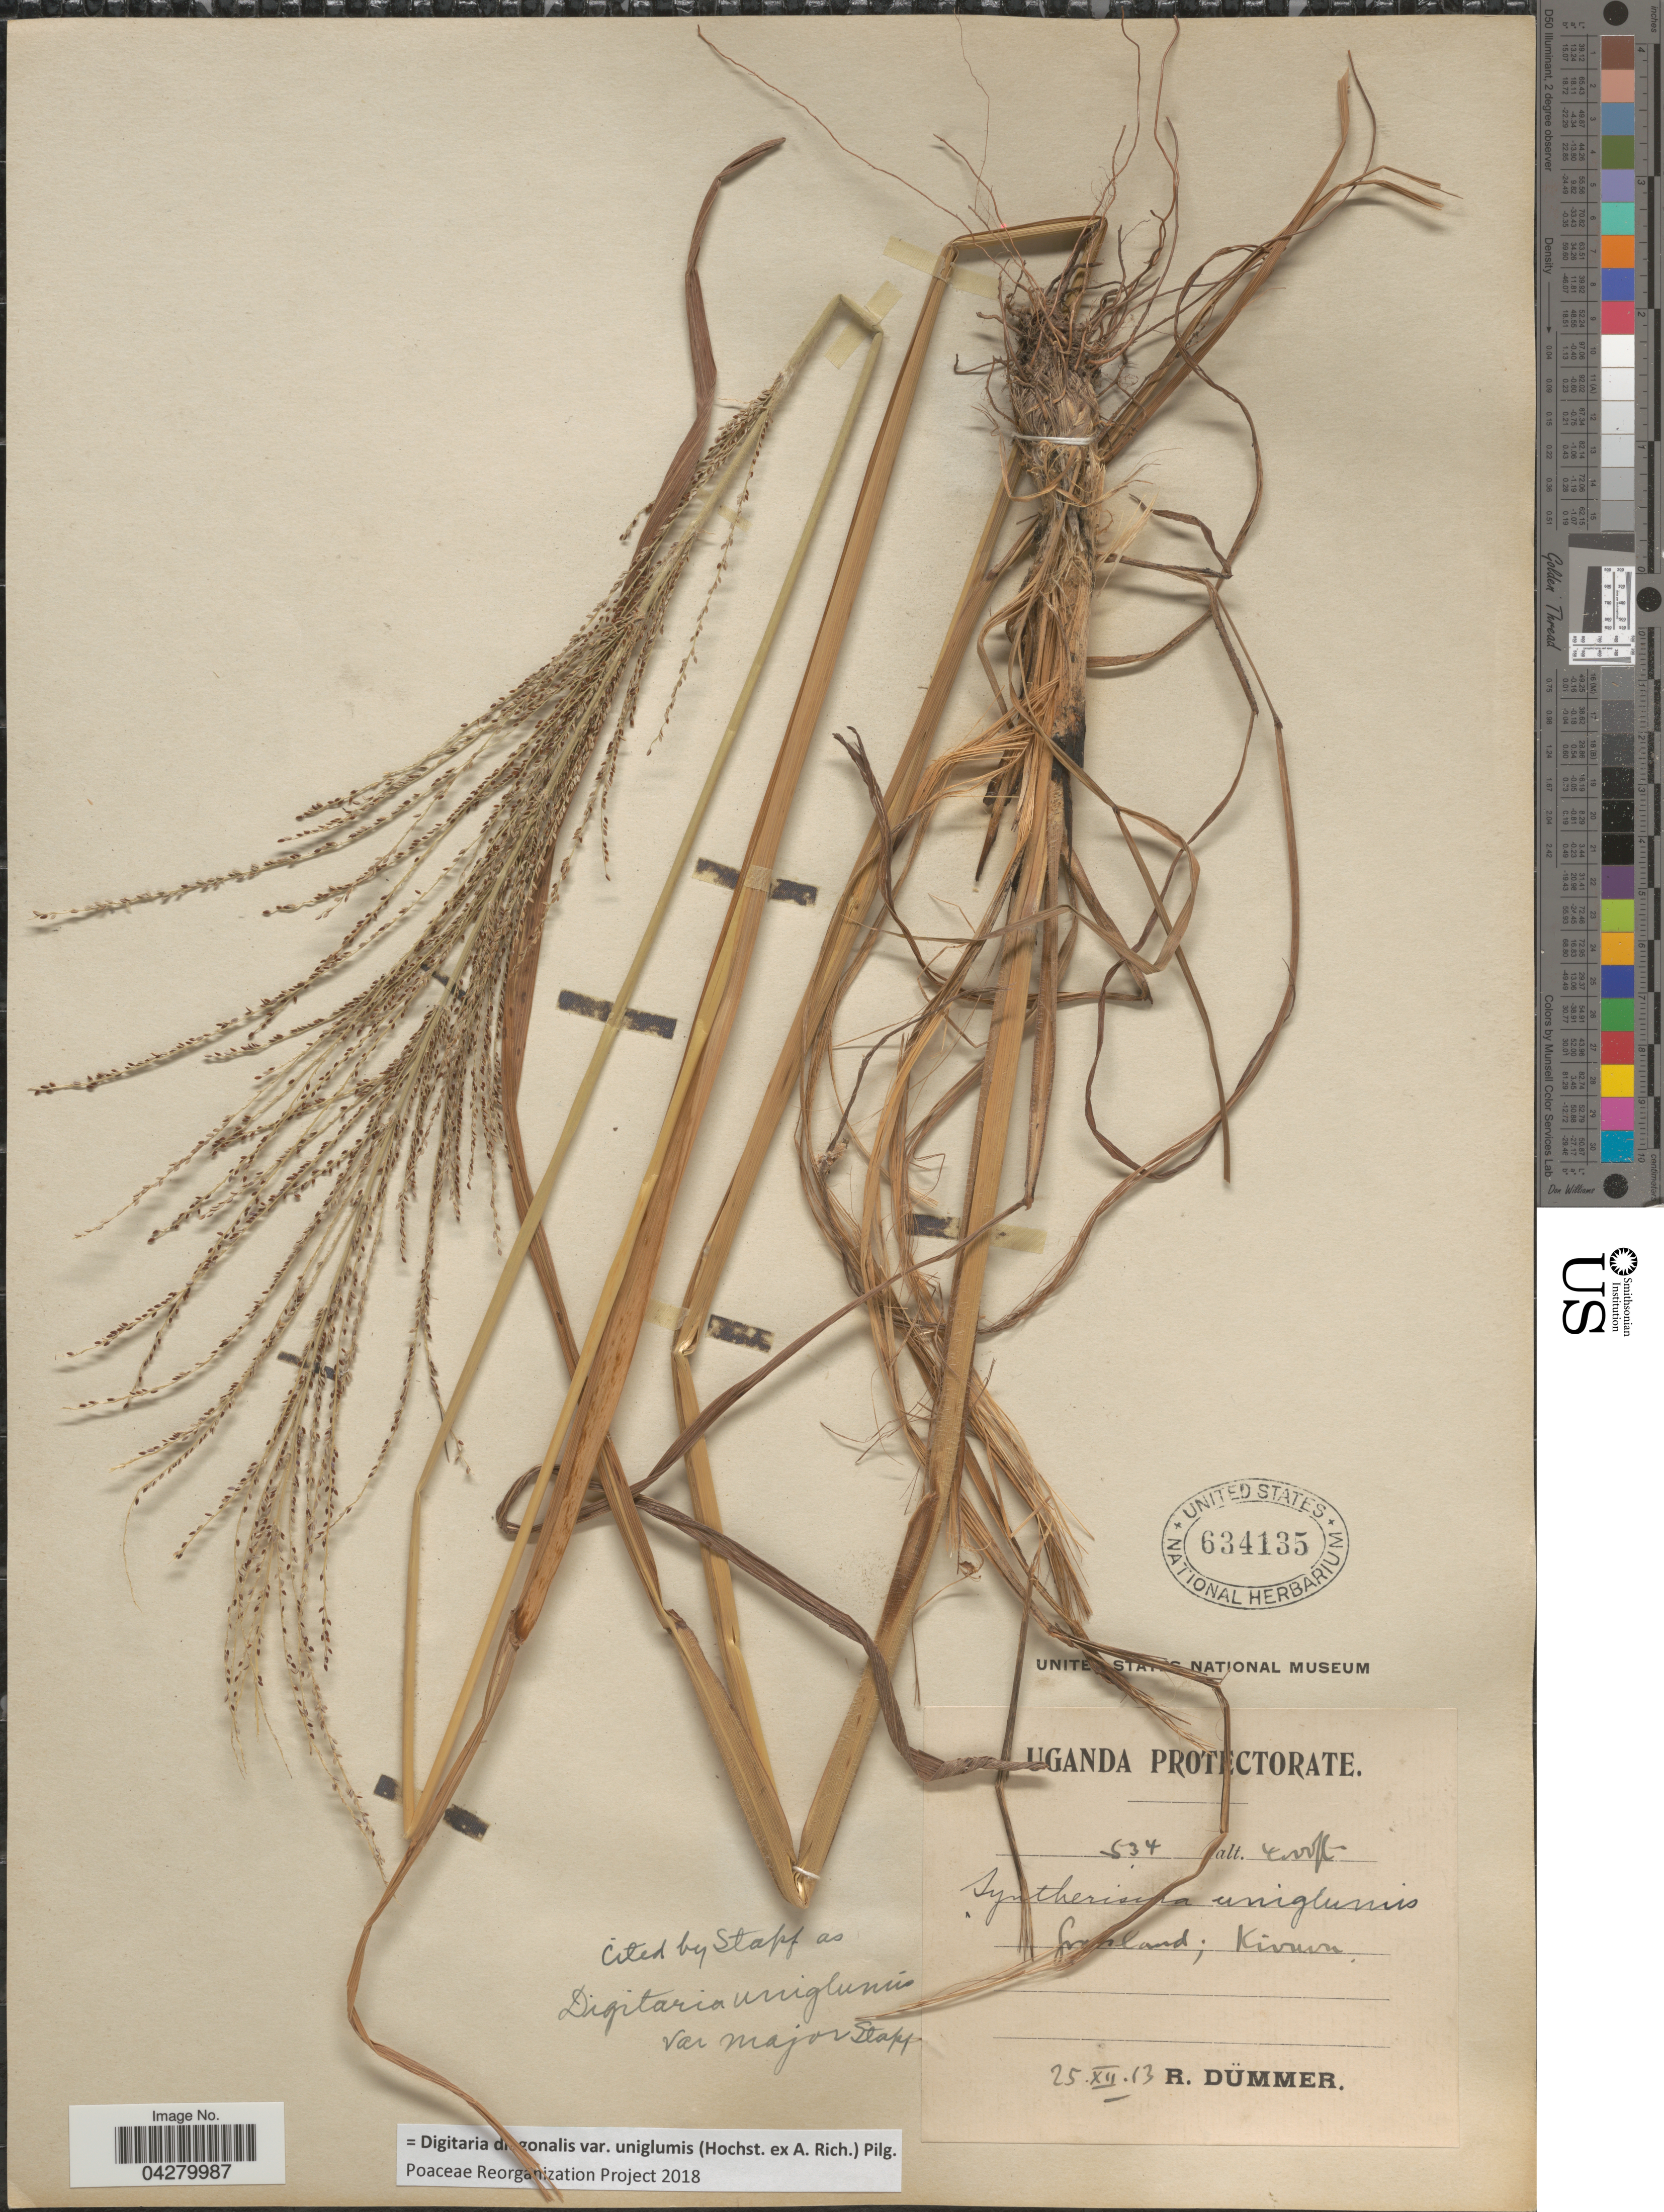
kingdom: Plantae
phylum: Tracheophyta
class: Liliopsida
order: Poales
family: Poaceae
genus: Digitaria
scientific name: Digitaria diagonalis var. uniglumis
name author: (Hochst. ex A. Rich.) Pilg.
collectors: R. A. Dümmer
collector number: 534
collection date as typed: Transcribed d/m/y: 25/12/13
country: Uganda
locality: Uganda Protectorate. Kivuvu.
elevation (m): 1219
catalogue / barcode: US 634135